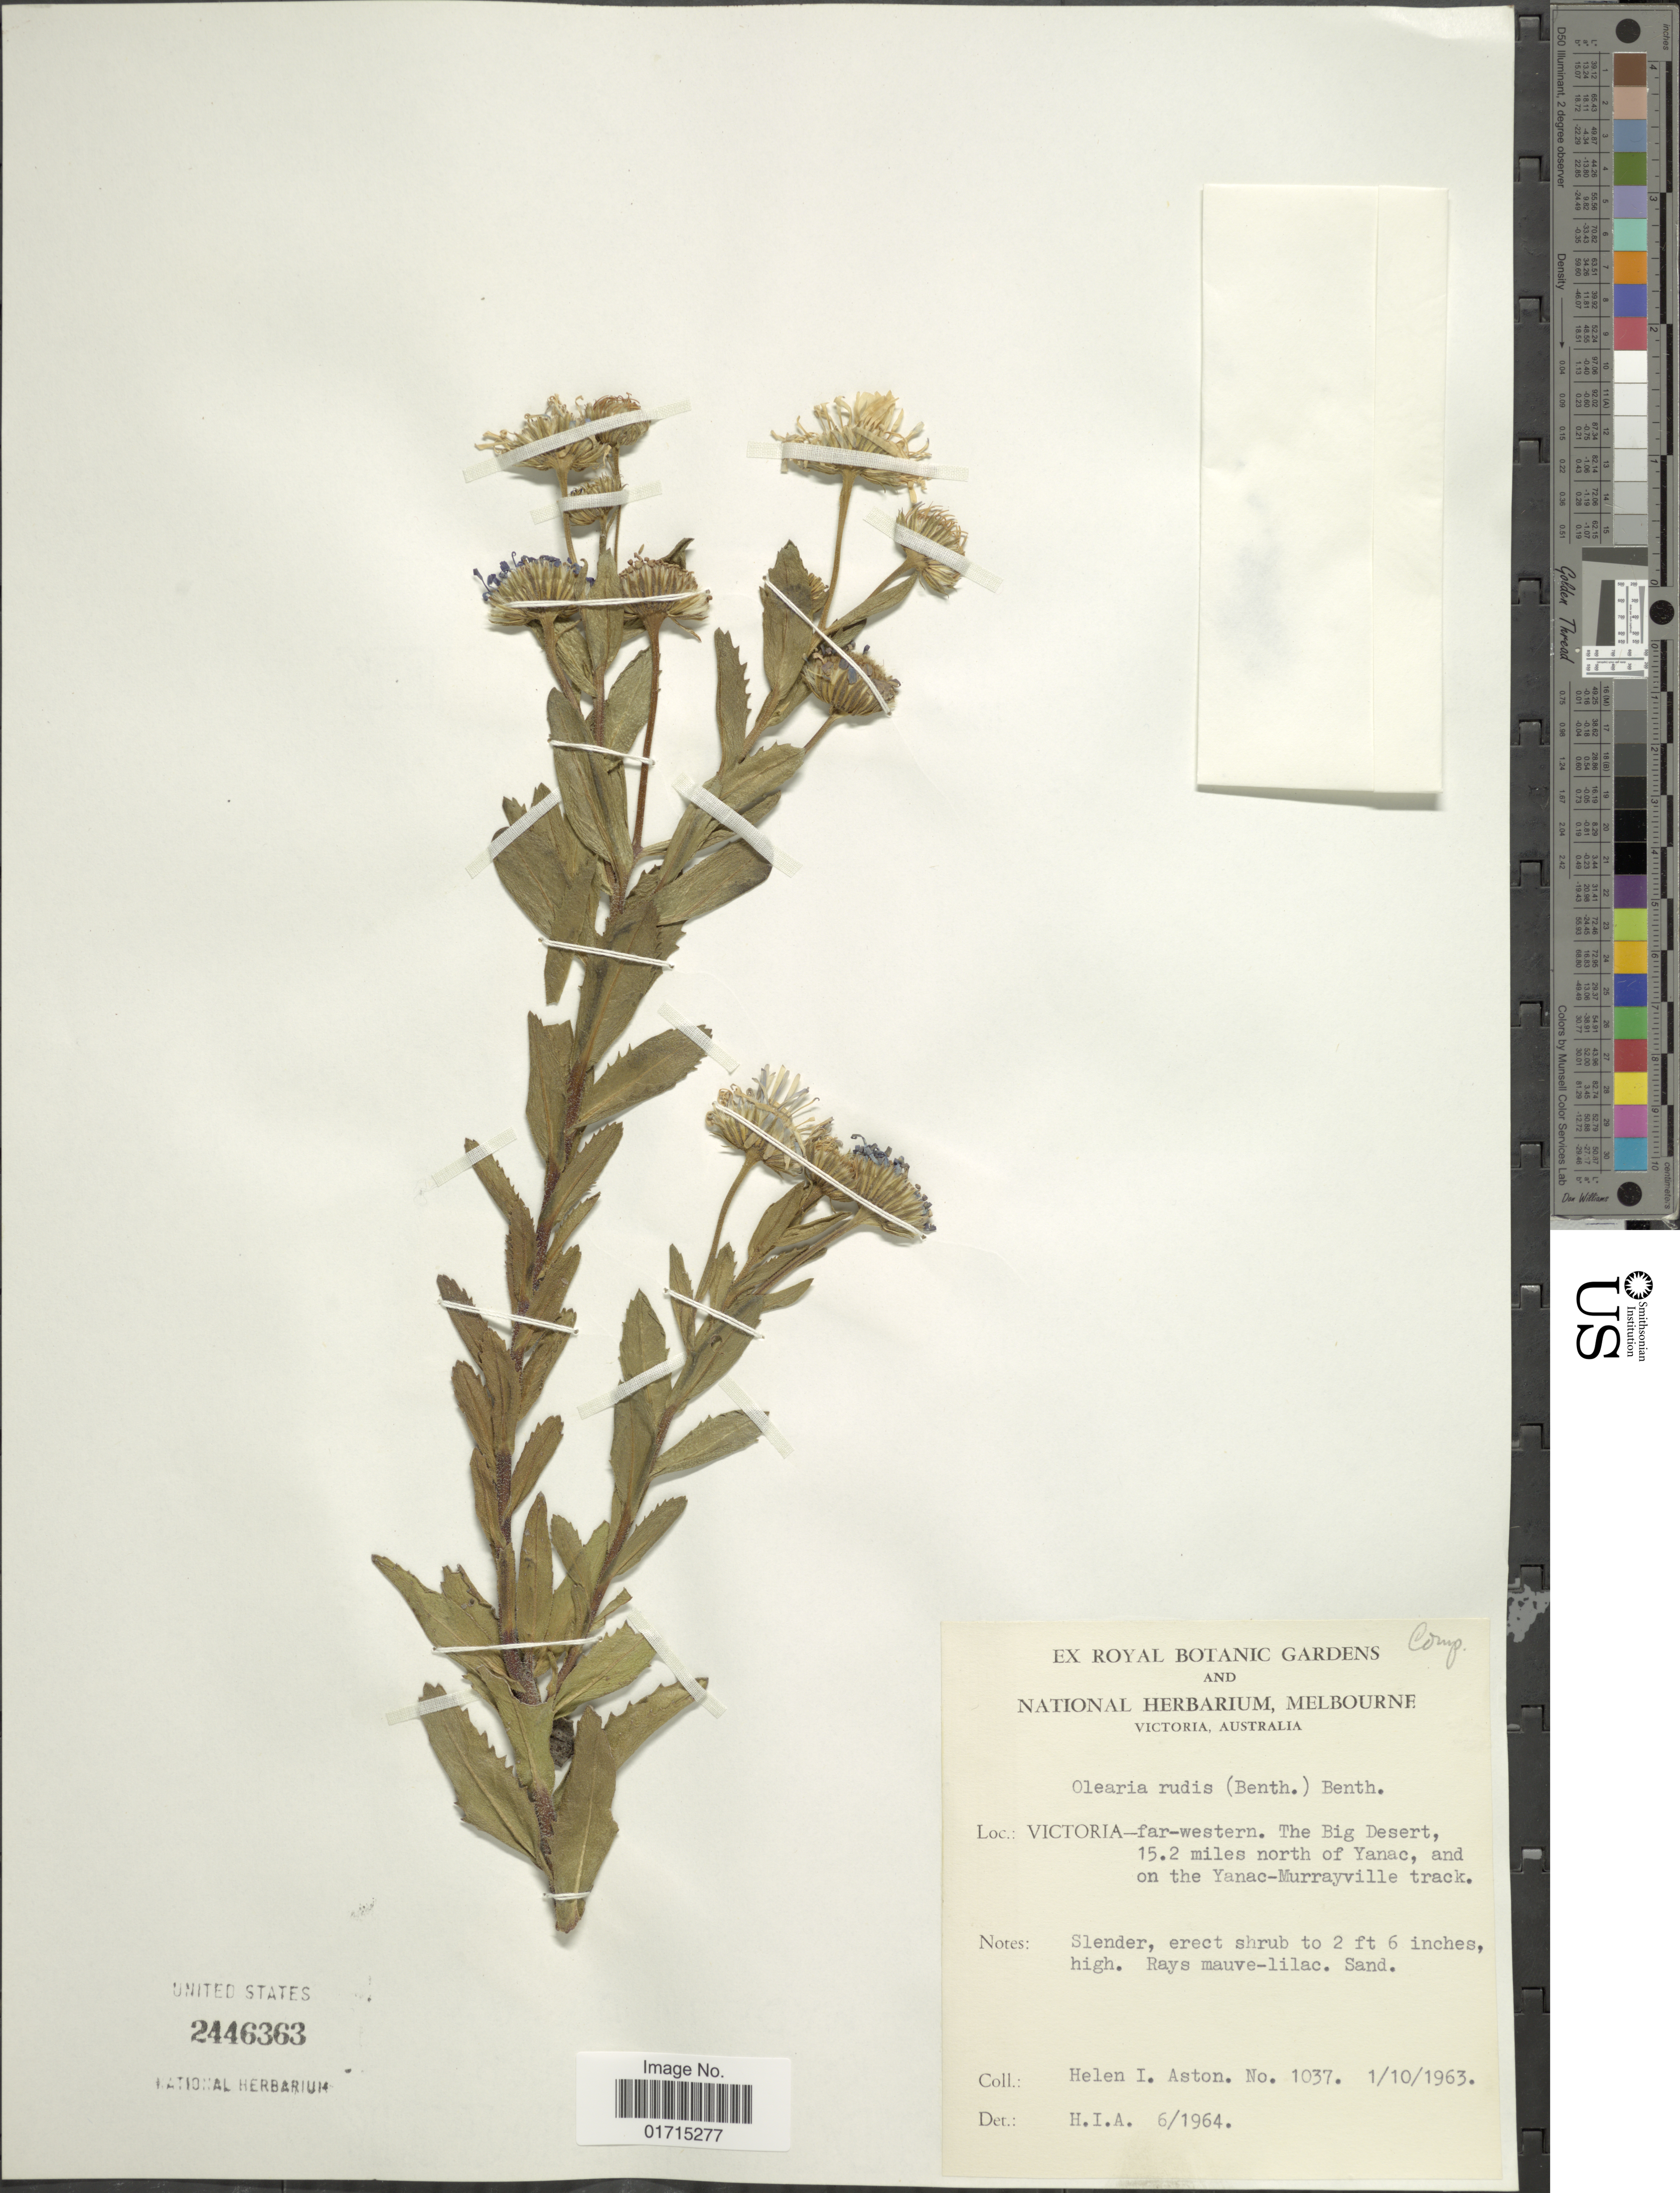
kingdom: Plantae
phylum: Tracheophyta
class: Magnoliopsida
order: Asterales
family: Asteraceae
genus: Olearia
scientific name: Olearia rudis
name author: (Benth.) F. Muell. ex Benth.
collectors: H. I. Aston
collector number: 1037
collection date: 1963-10-01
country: Australia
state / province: Victoria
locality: Australia. Victoria-far-western. The Big Desert, 15.2 miles north of Yanac, and on the Yanac-Murrayville track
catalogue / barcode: US 2446363